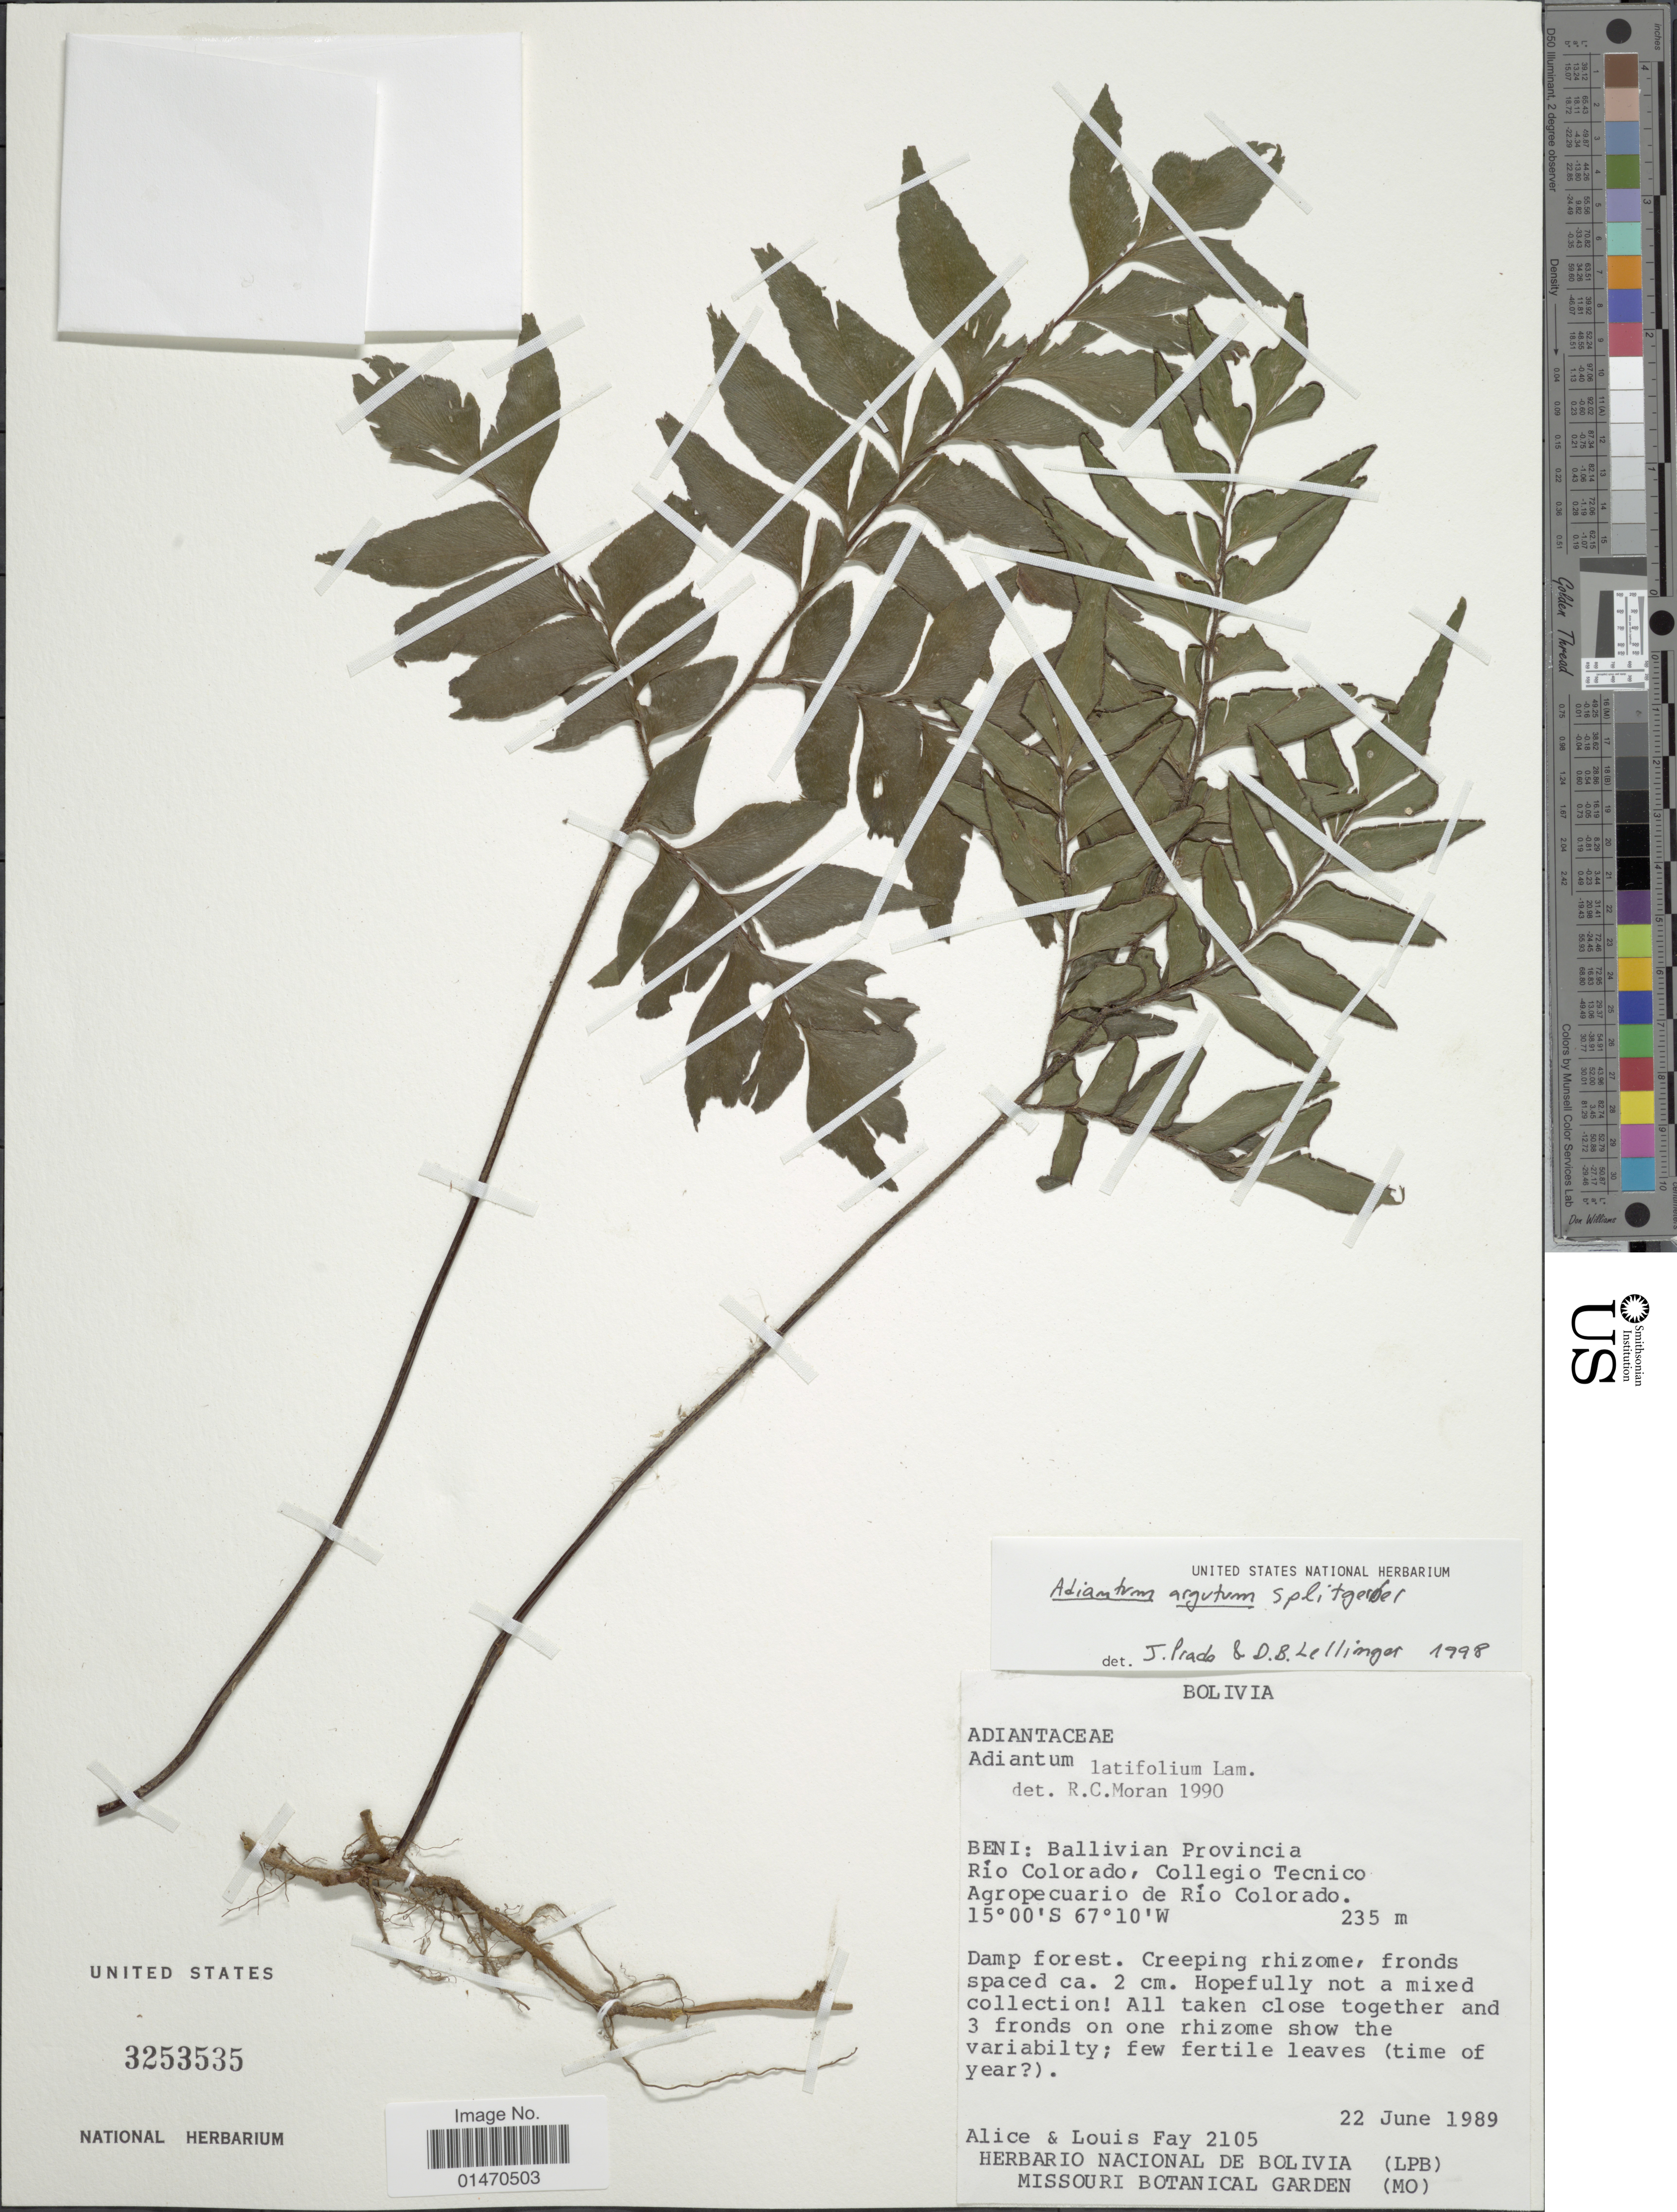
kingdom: Plantae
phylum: Tracheophyta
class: Polypodiopsida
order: Polypodiales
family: Pteridaceae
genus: Adiantum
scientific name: Adiantum latifolium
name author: Lam.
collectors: A. Fay & L. Fay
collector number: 2105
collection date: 1989-06-22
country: Bolivia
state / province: Beni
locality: Beni: Ballivian Provencia Rio Colorado, Collegio Tecnico Agropecuario de Rio Colorado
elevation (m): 235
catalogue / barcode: US 3253535